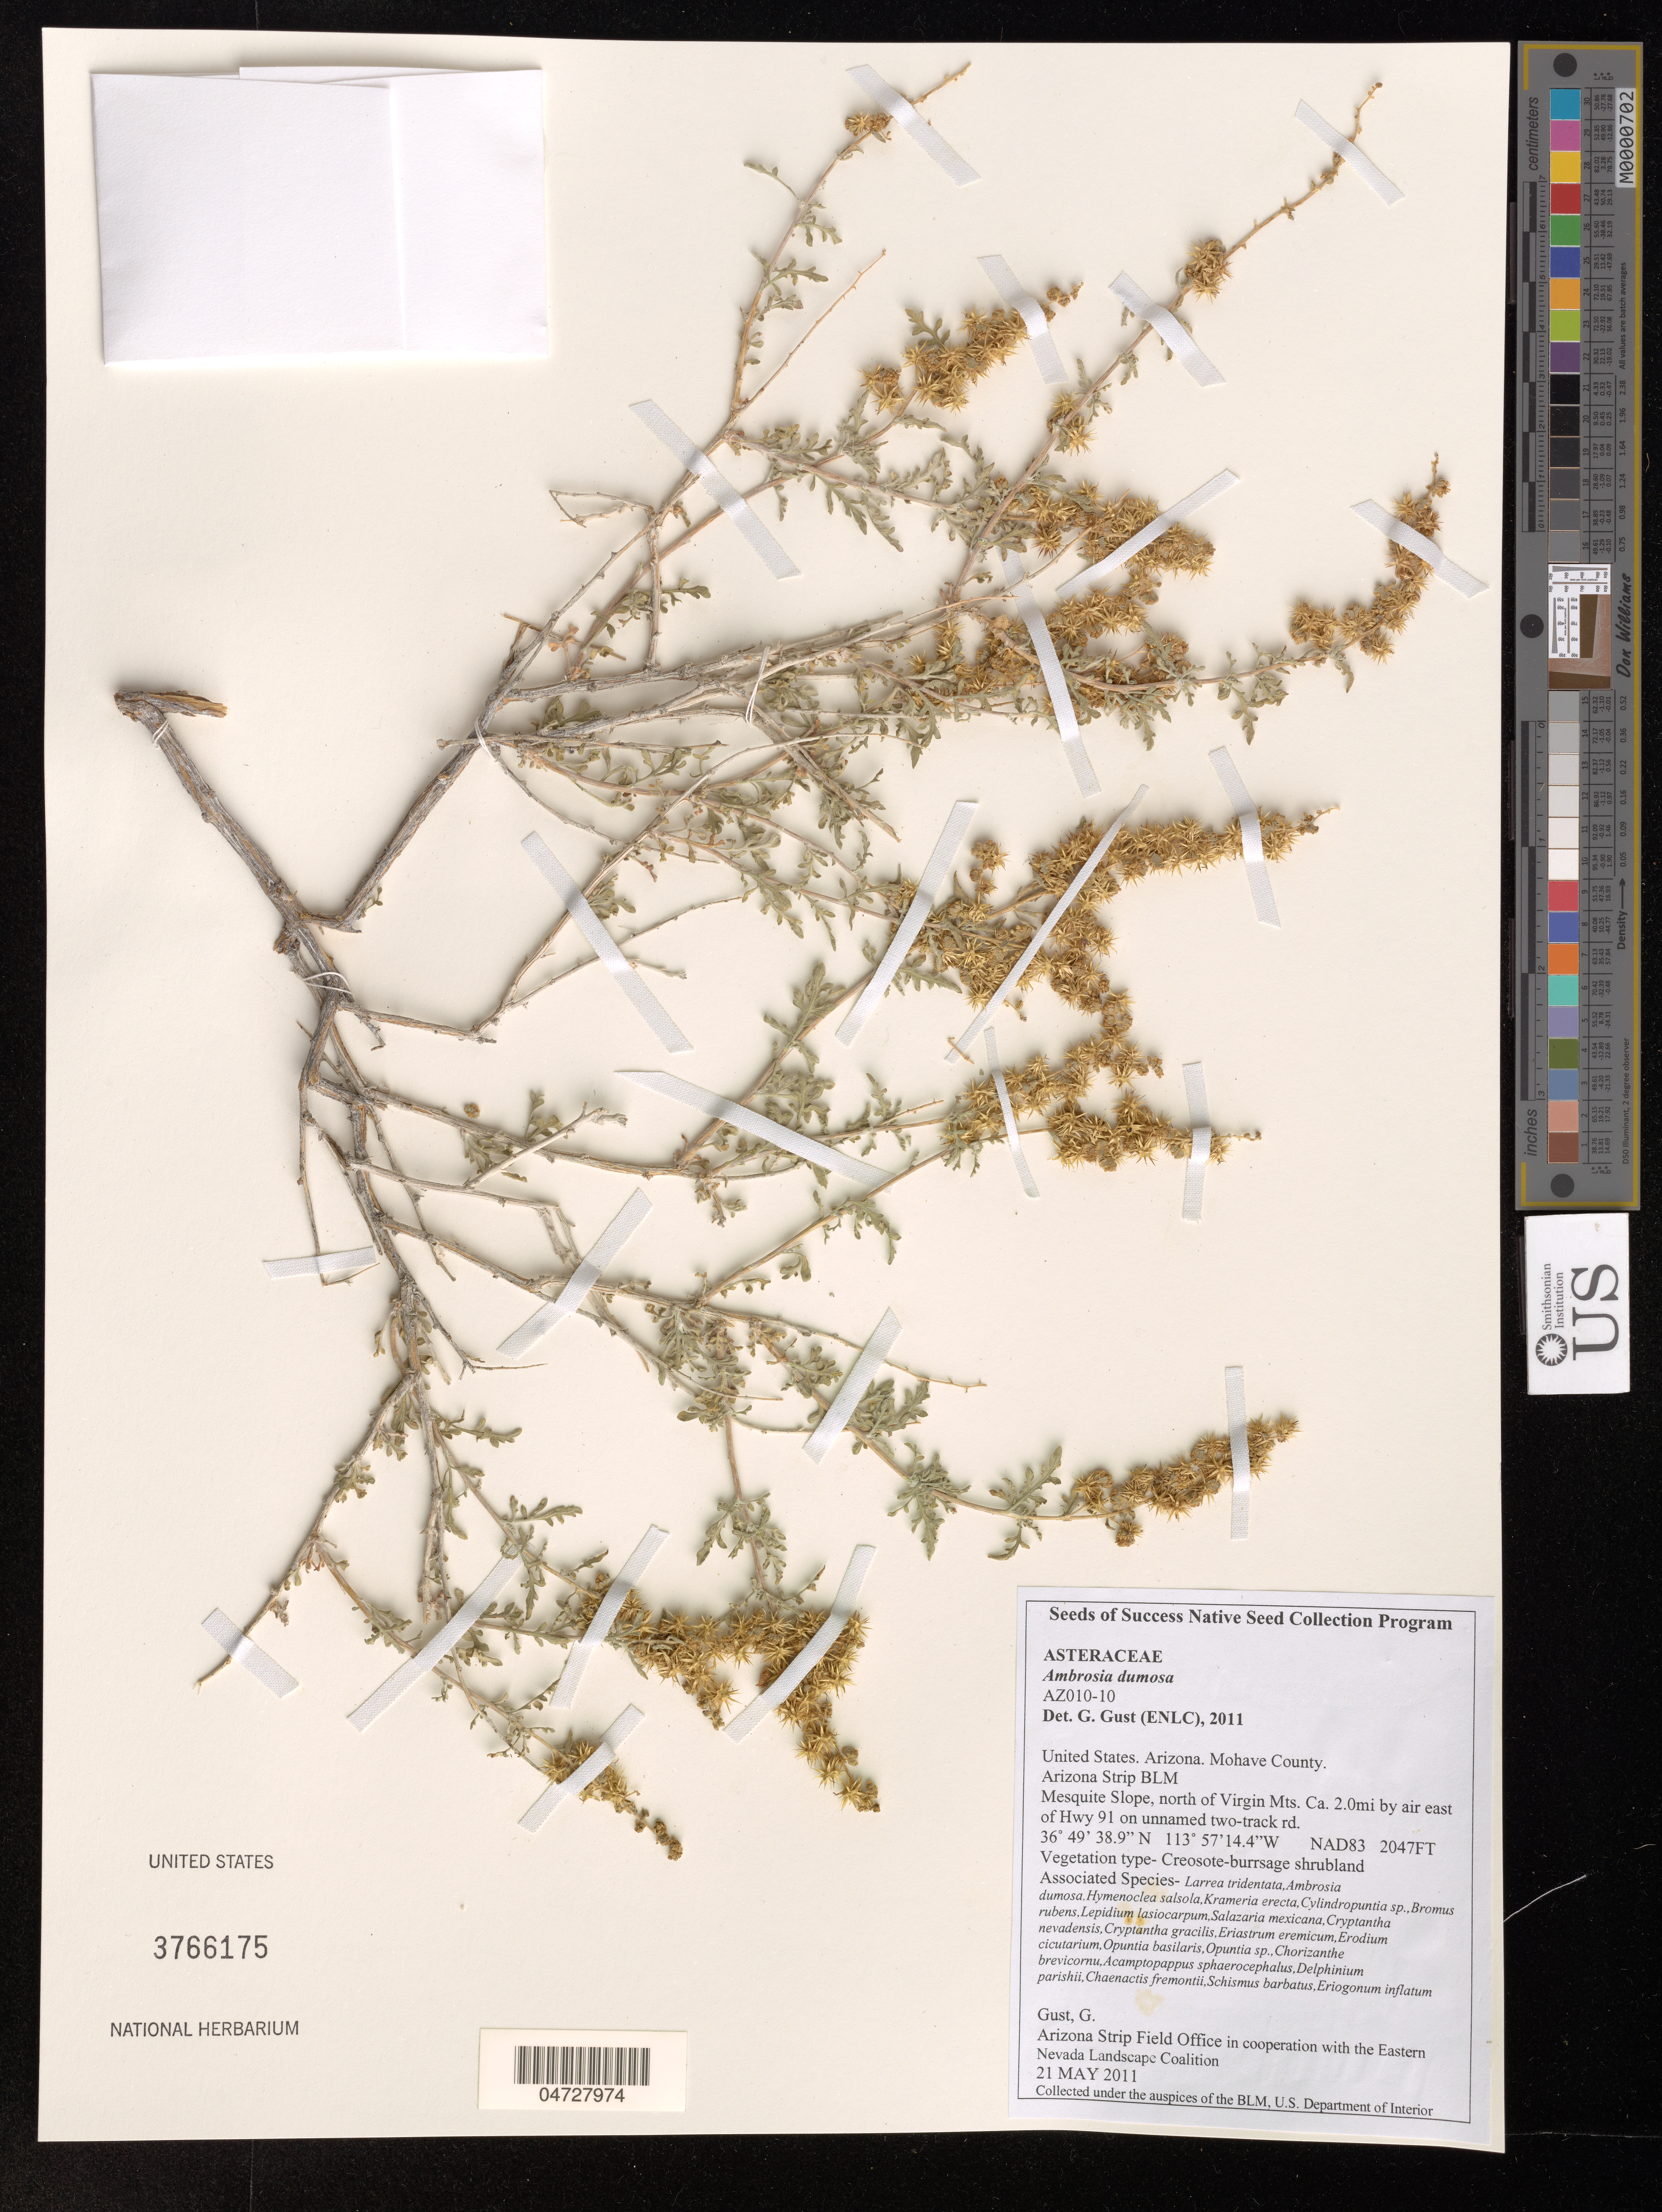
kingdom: Plantae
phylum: Tracheophyta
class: Magnoliopsida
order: Asterales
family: Asteraceae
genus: Ambrosia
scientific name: Ambrosia dumosa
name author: (A. Gray) W.W.Payne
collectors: G. Gust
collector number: AZ010-10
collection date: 2011-05-21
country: United States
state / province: Arizona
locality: Mohave County. Arizona Strip BLM, Mesquite Slope, north of Virgin Mts. Ca. 2.0mi by air east of Hwy 91 on unnamed two-track rd.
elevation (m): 624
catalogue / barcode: US 3766175